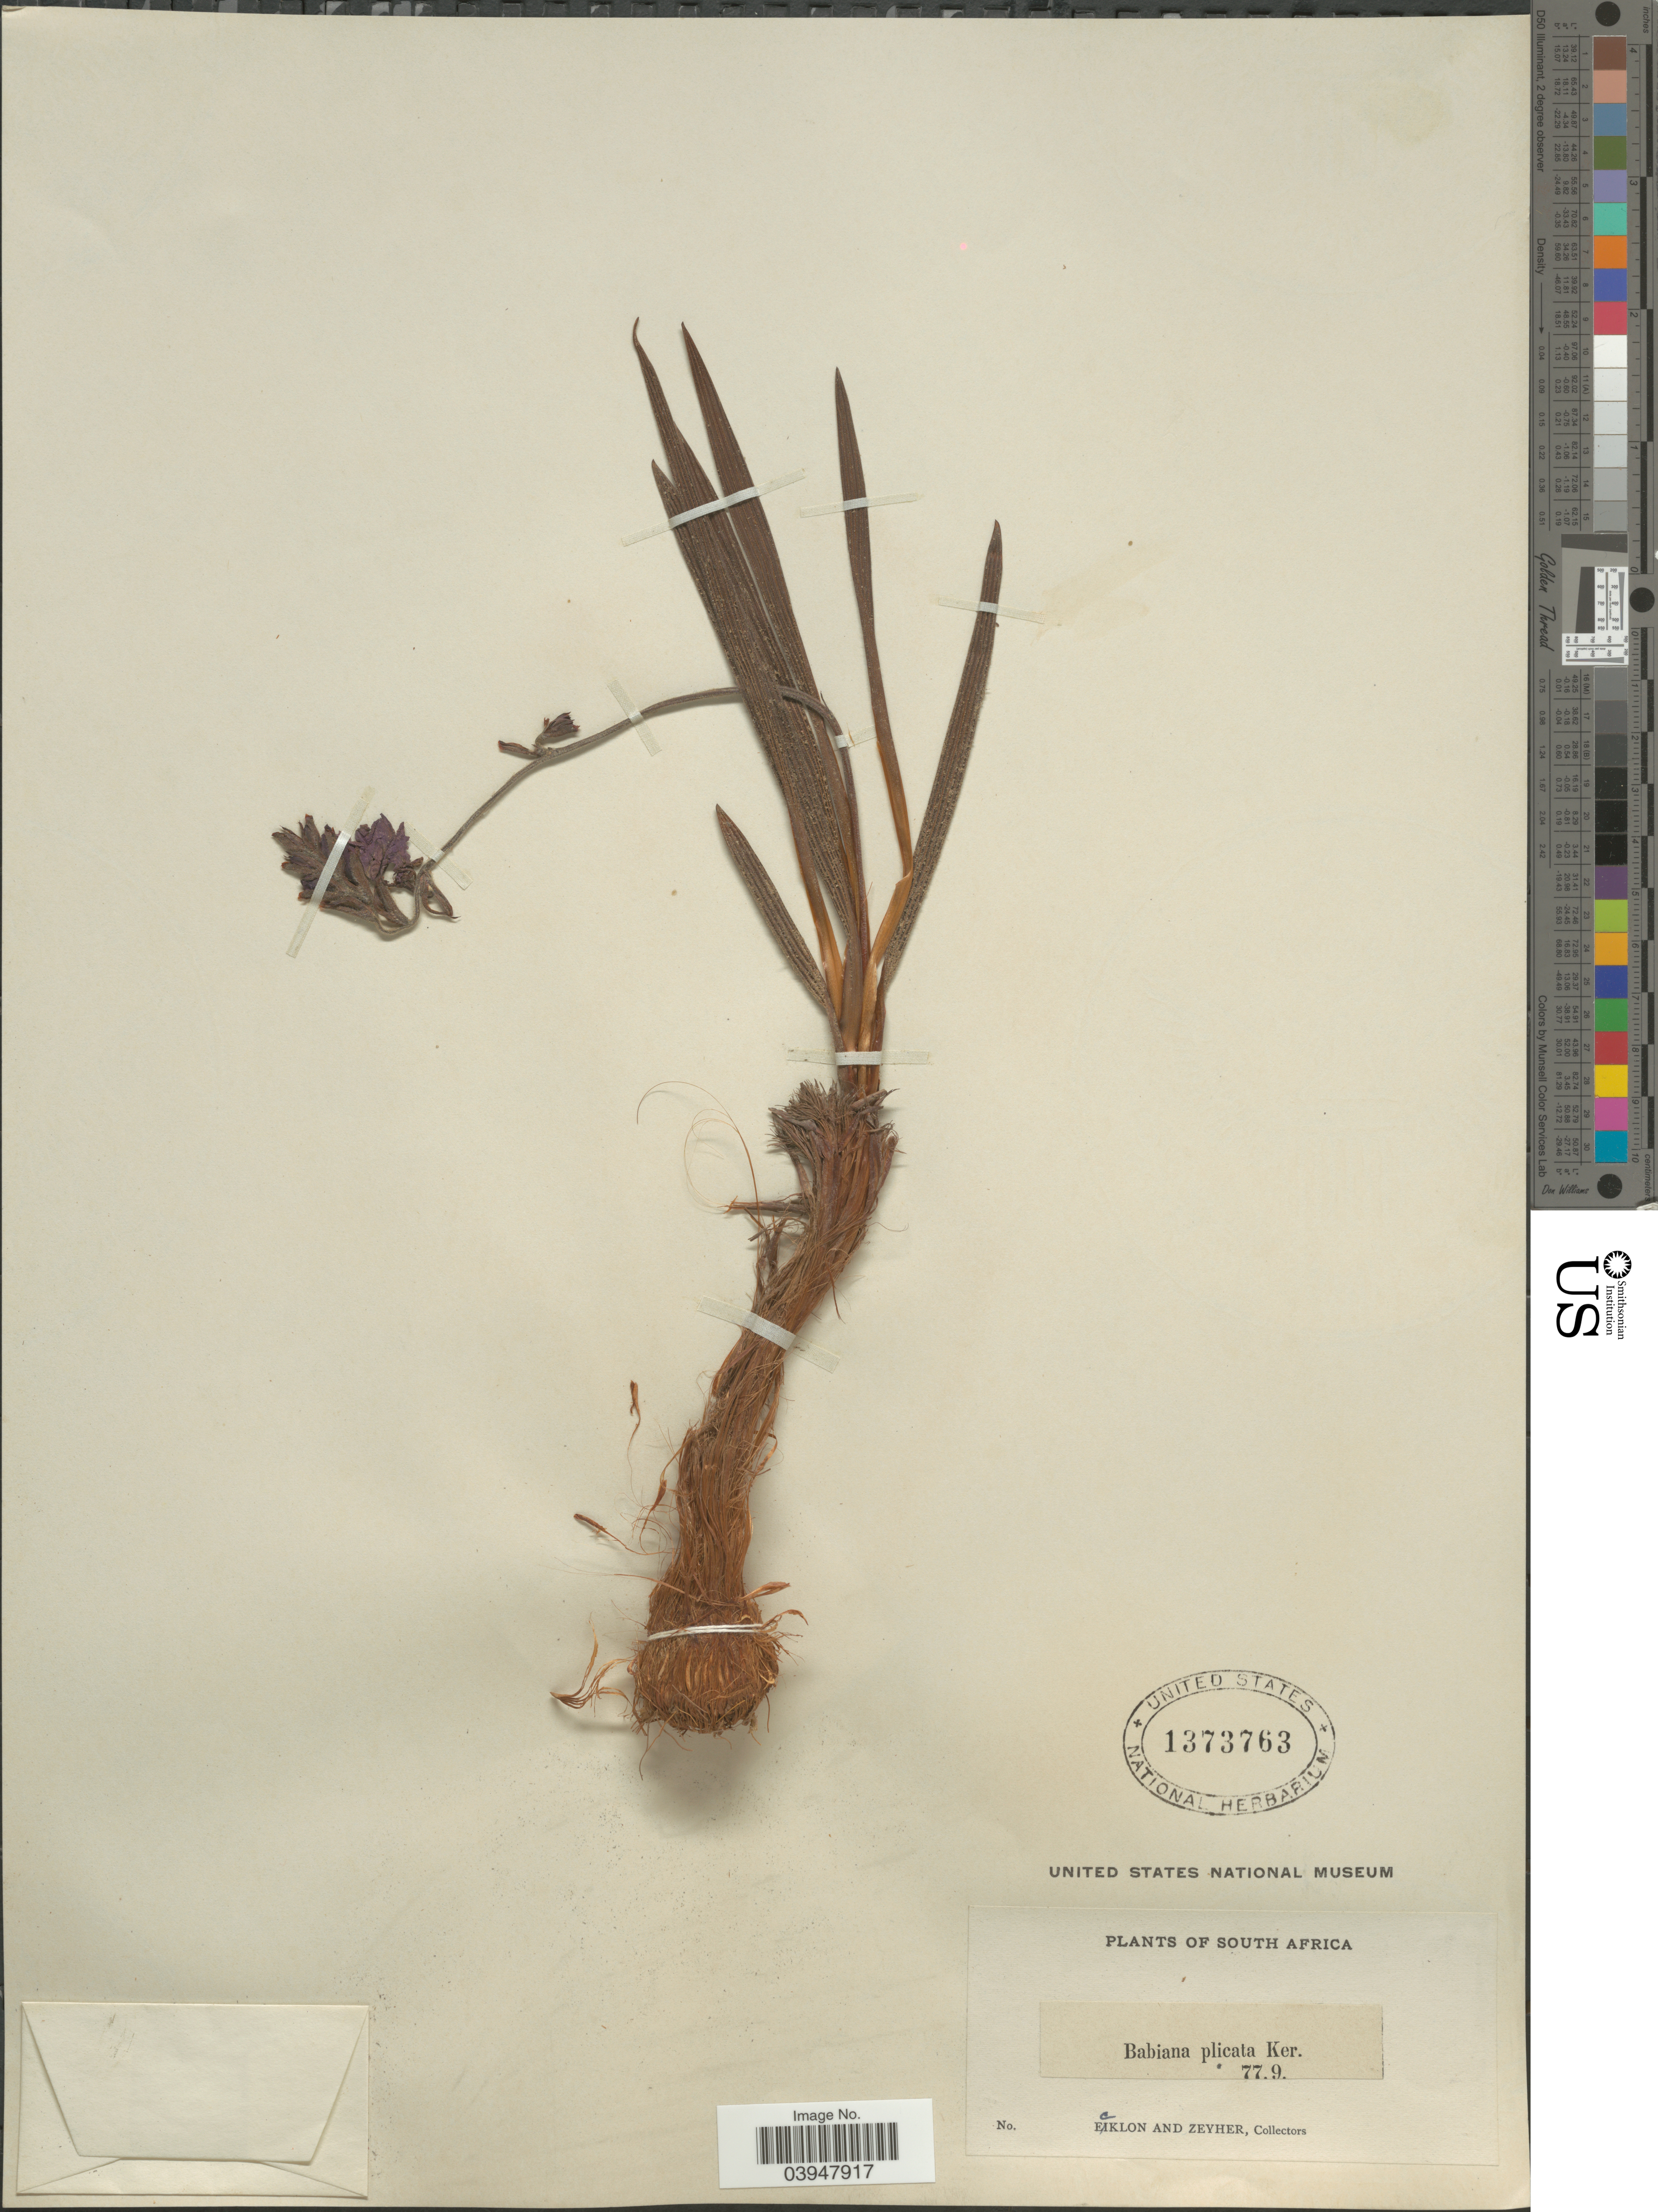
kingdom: Plantae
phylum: Tracheophyta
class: Liliopsida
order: Asparagales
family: Iridaceae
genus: Babiana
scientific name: Babiana villosula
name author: (J.F. Gmel.) Ker Gawl. ex Steud.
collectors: -. Ecklon & -. Zeyher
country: South Africa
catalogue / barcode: US 1373763